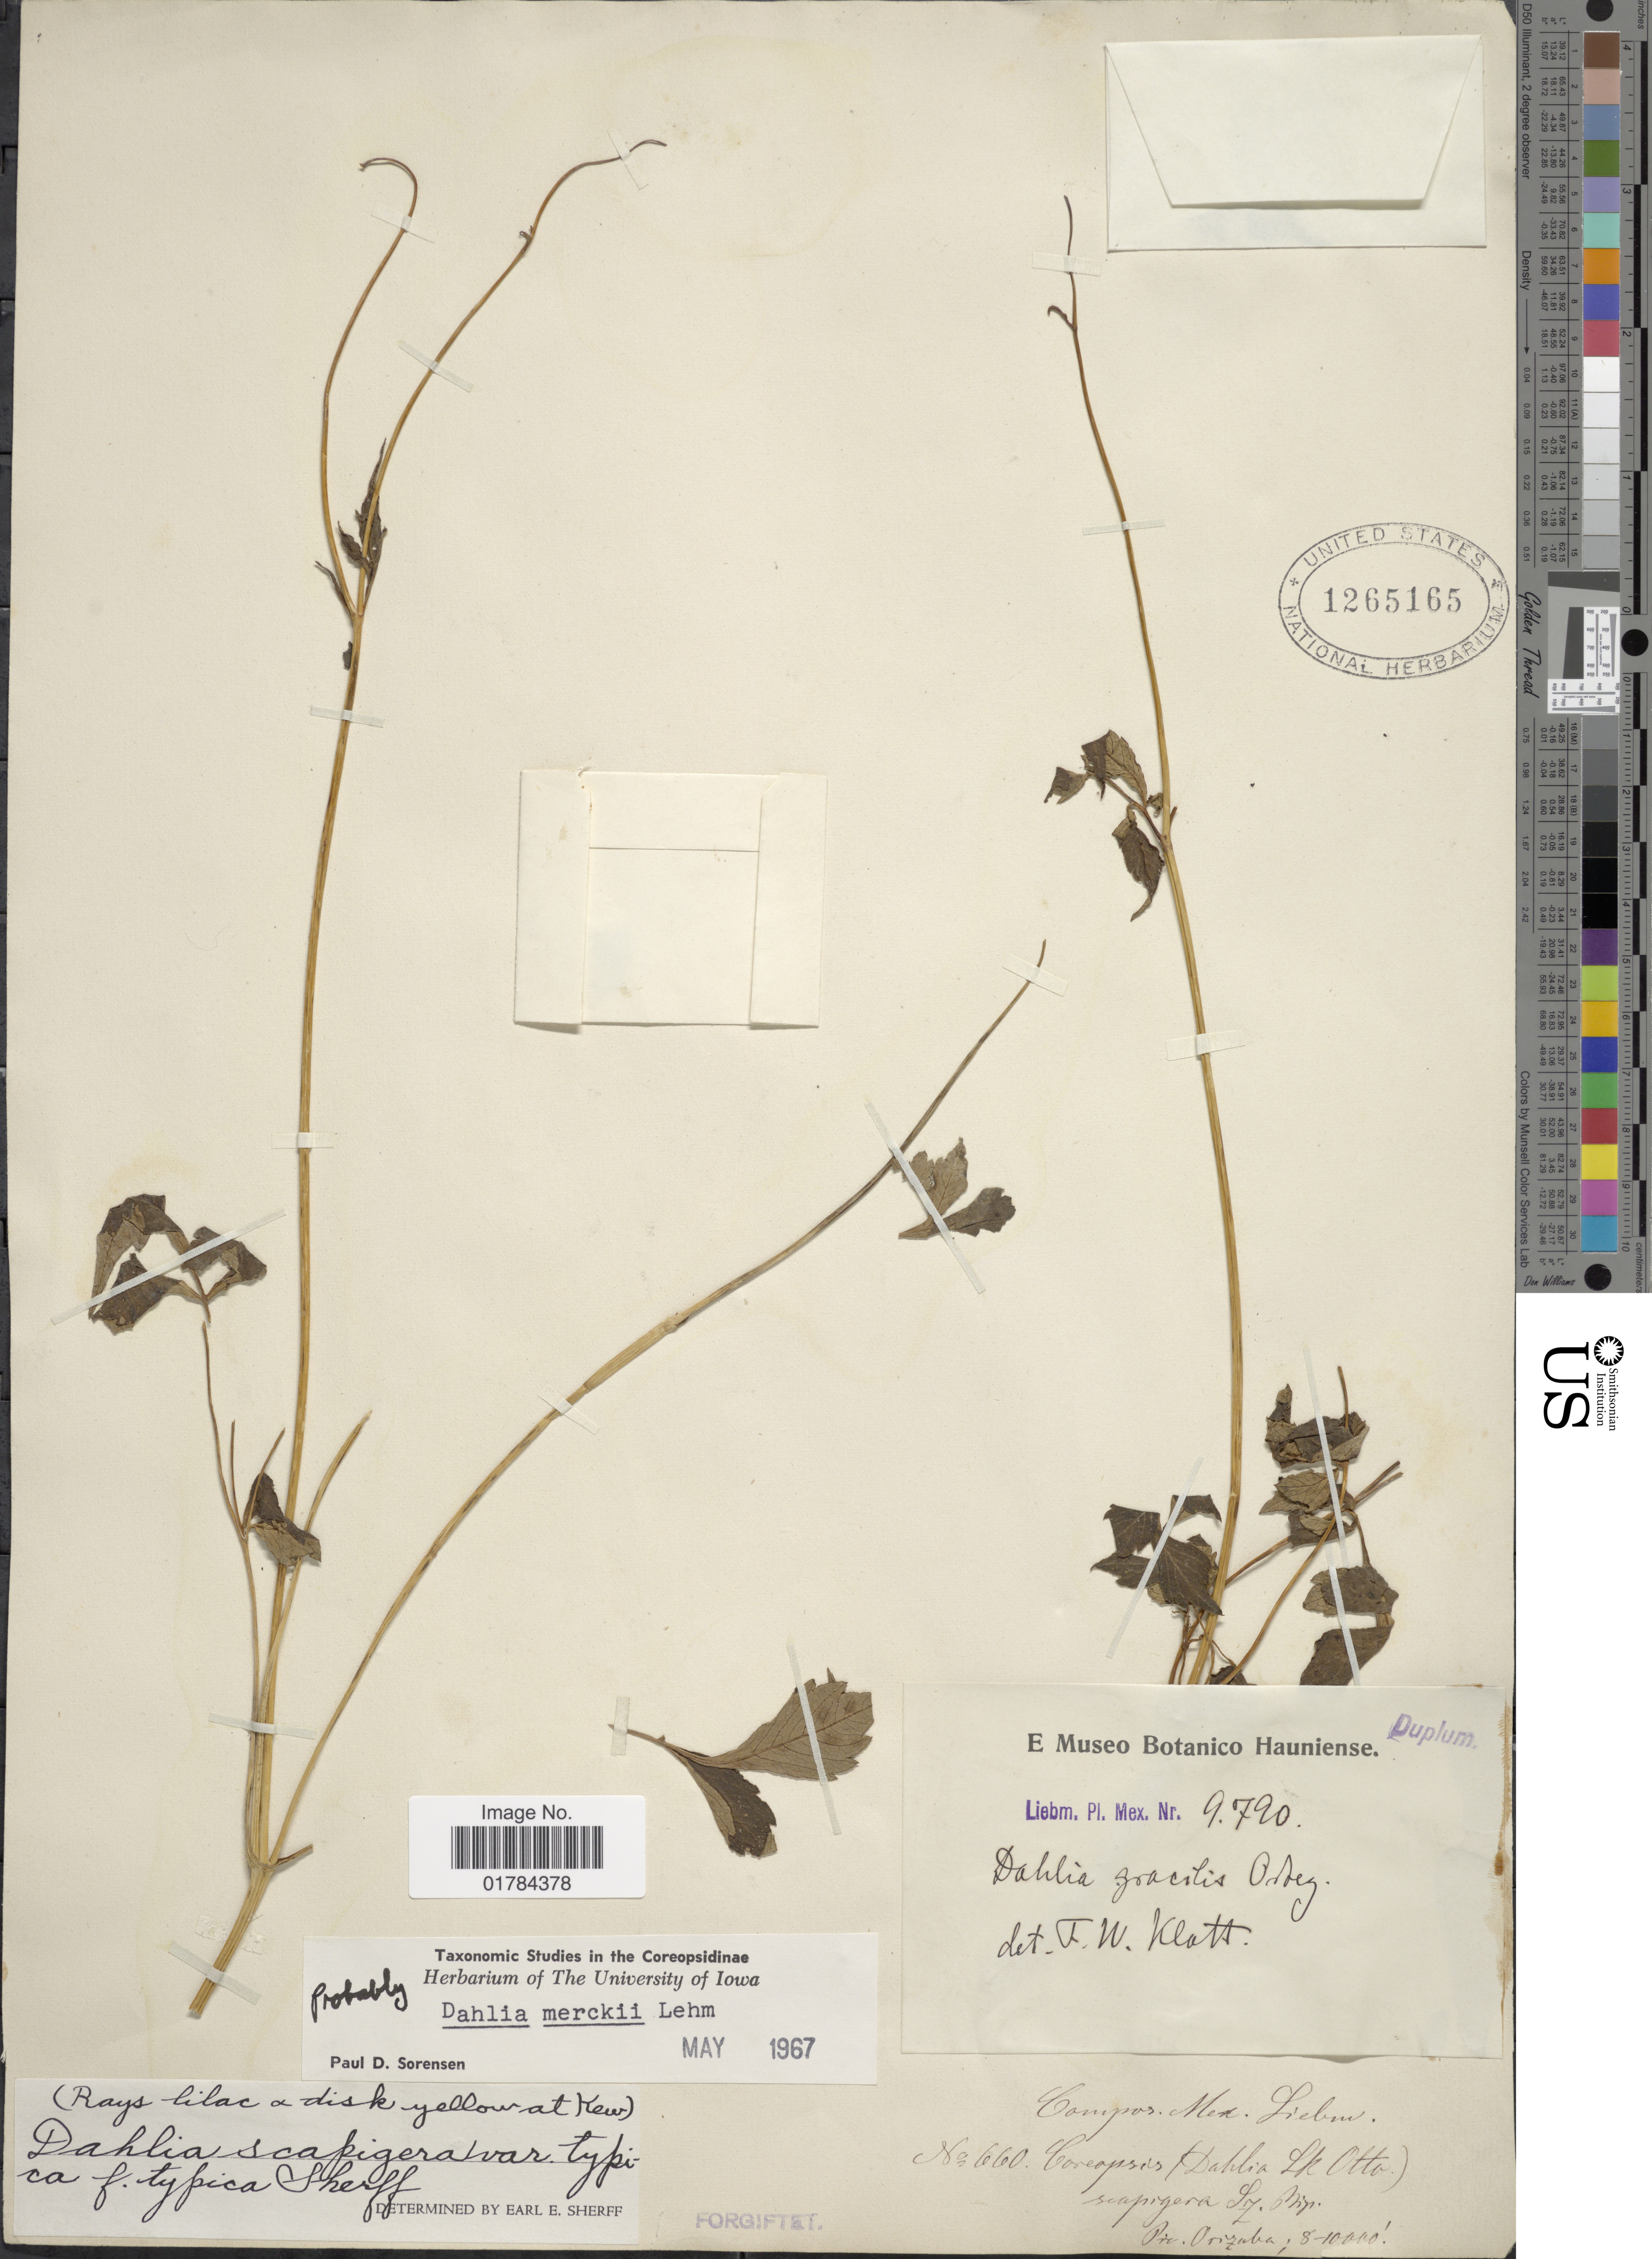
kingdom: Plantae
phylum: Tracheophyta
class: Magnoliopsida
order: Asterales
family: Asteraceae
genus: Dahlia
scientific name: Dahlia merckii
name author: Lehm.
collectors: Liebmann, --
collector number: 9790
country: Mexico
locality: Prov. Orizaba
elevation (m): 2438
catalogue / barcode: US 1265165